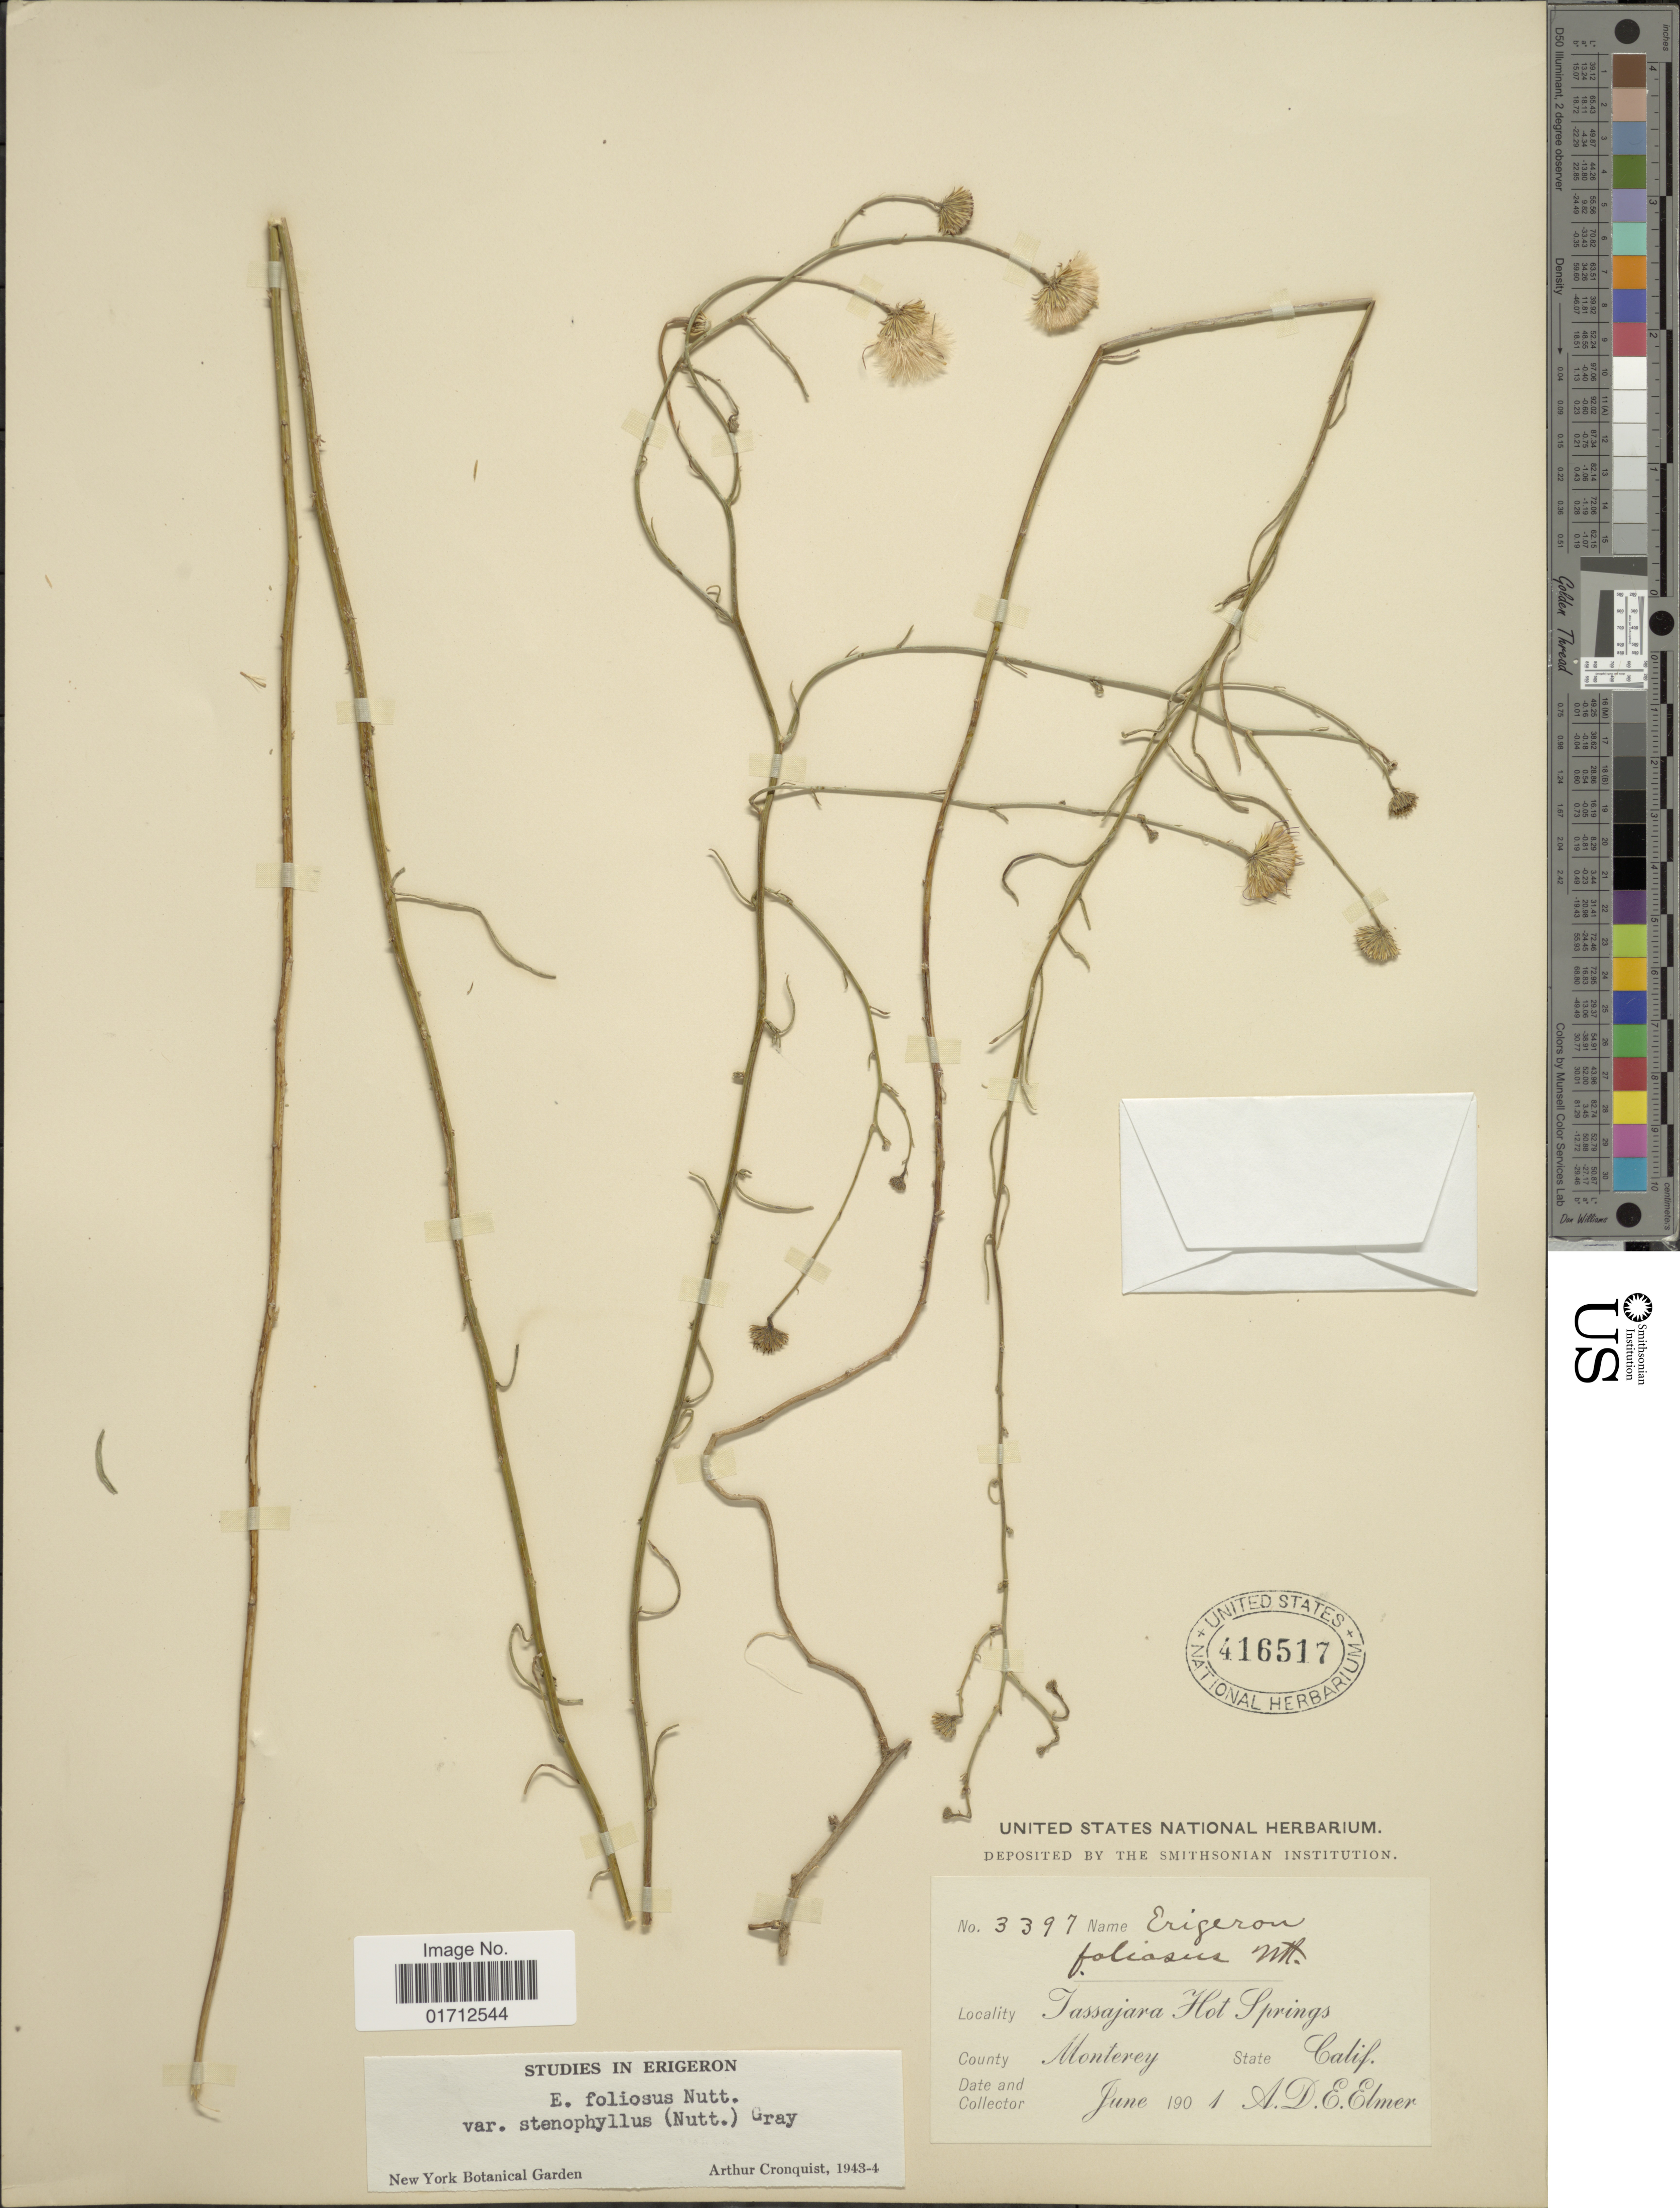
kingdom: Plantae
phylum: Tracheophyta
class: Magnoliopsida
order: Asterales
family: Asteraceae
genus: Erigeron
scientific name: Erigeron foliosus var. stenophyllus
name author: Nutt.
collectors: A. D. E. Elmer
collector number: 3397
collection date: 1901-06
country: United States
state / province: California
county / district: Monterey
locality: County: Monterey, Tassajara Hot Springs.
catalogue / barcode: US 416517